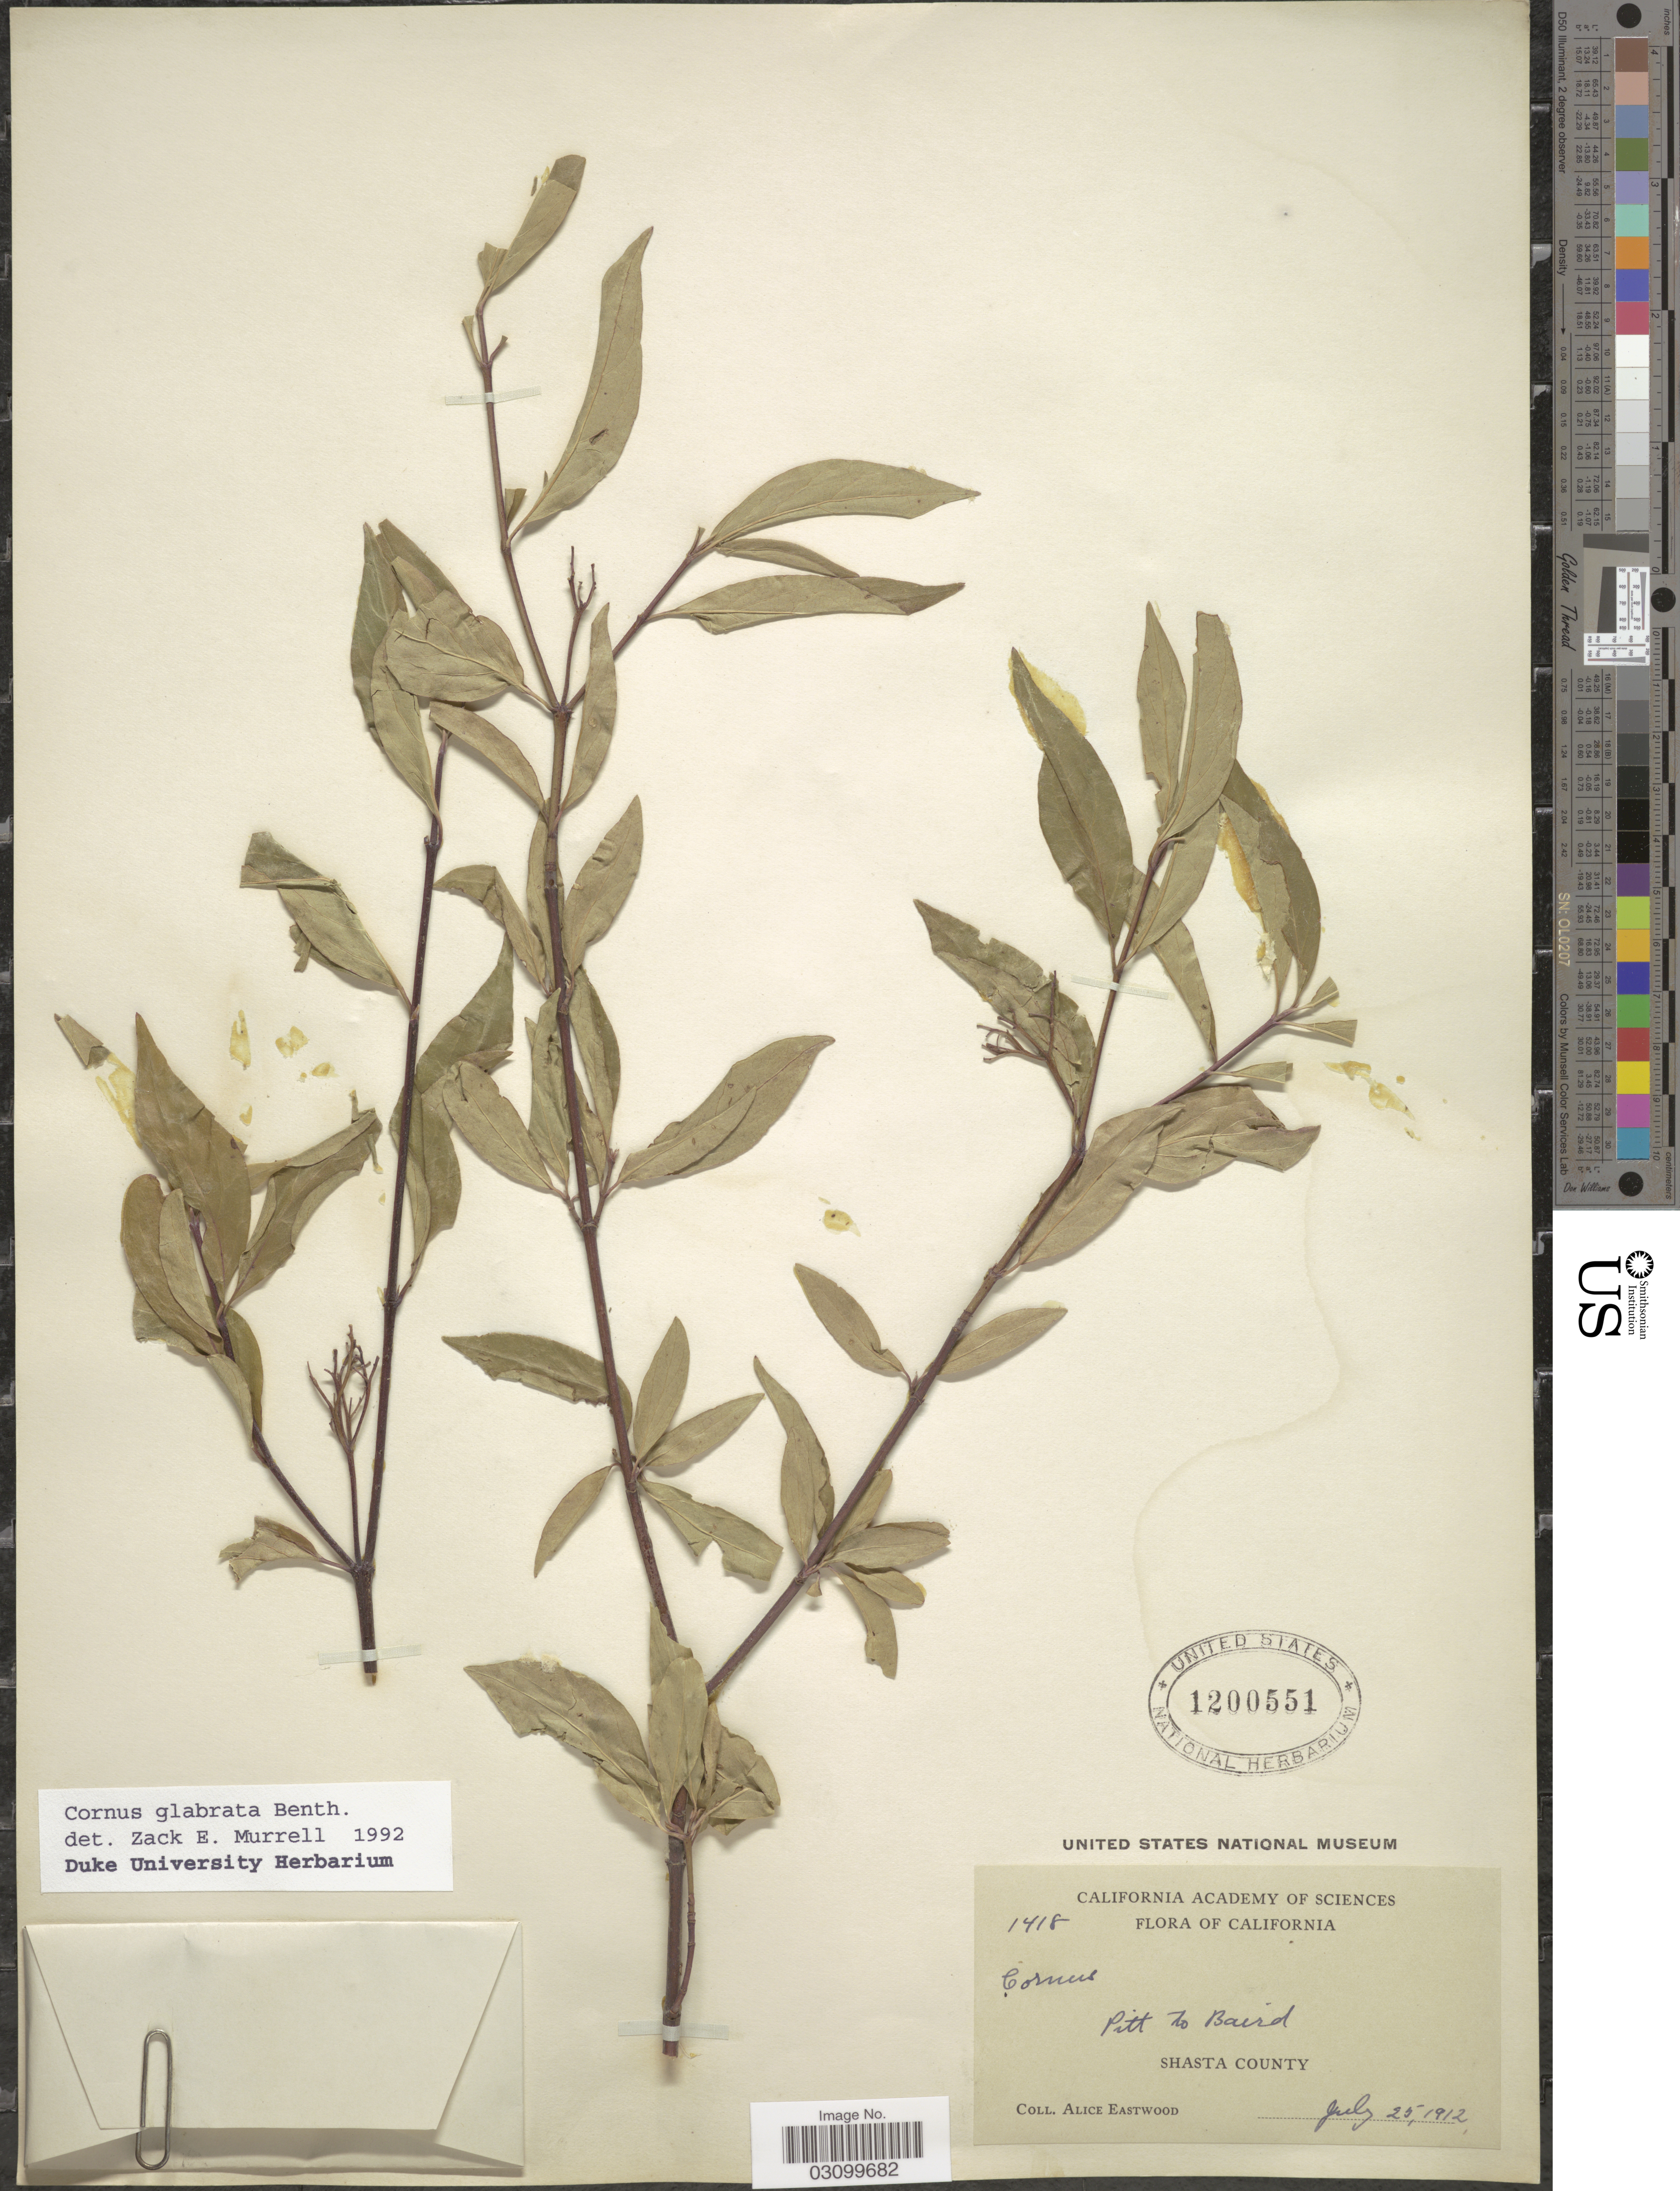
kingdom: Plantae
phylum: Tracheophyta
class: Magnoliopsida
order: Cornales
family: Cornaceae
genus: Cornus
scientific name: Cornus glabrata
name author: Benth.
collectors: A. Eastwood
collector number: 1418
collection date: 1912-07-25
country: United States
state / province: California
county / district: Shasta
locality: Pitt to Baird. Shasta County.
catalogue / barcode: US 1200551